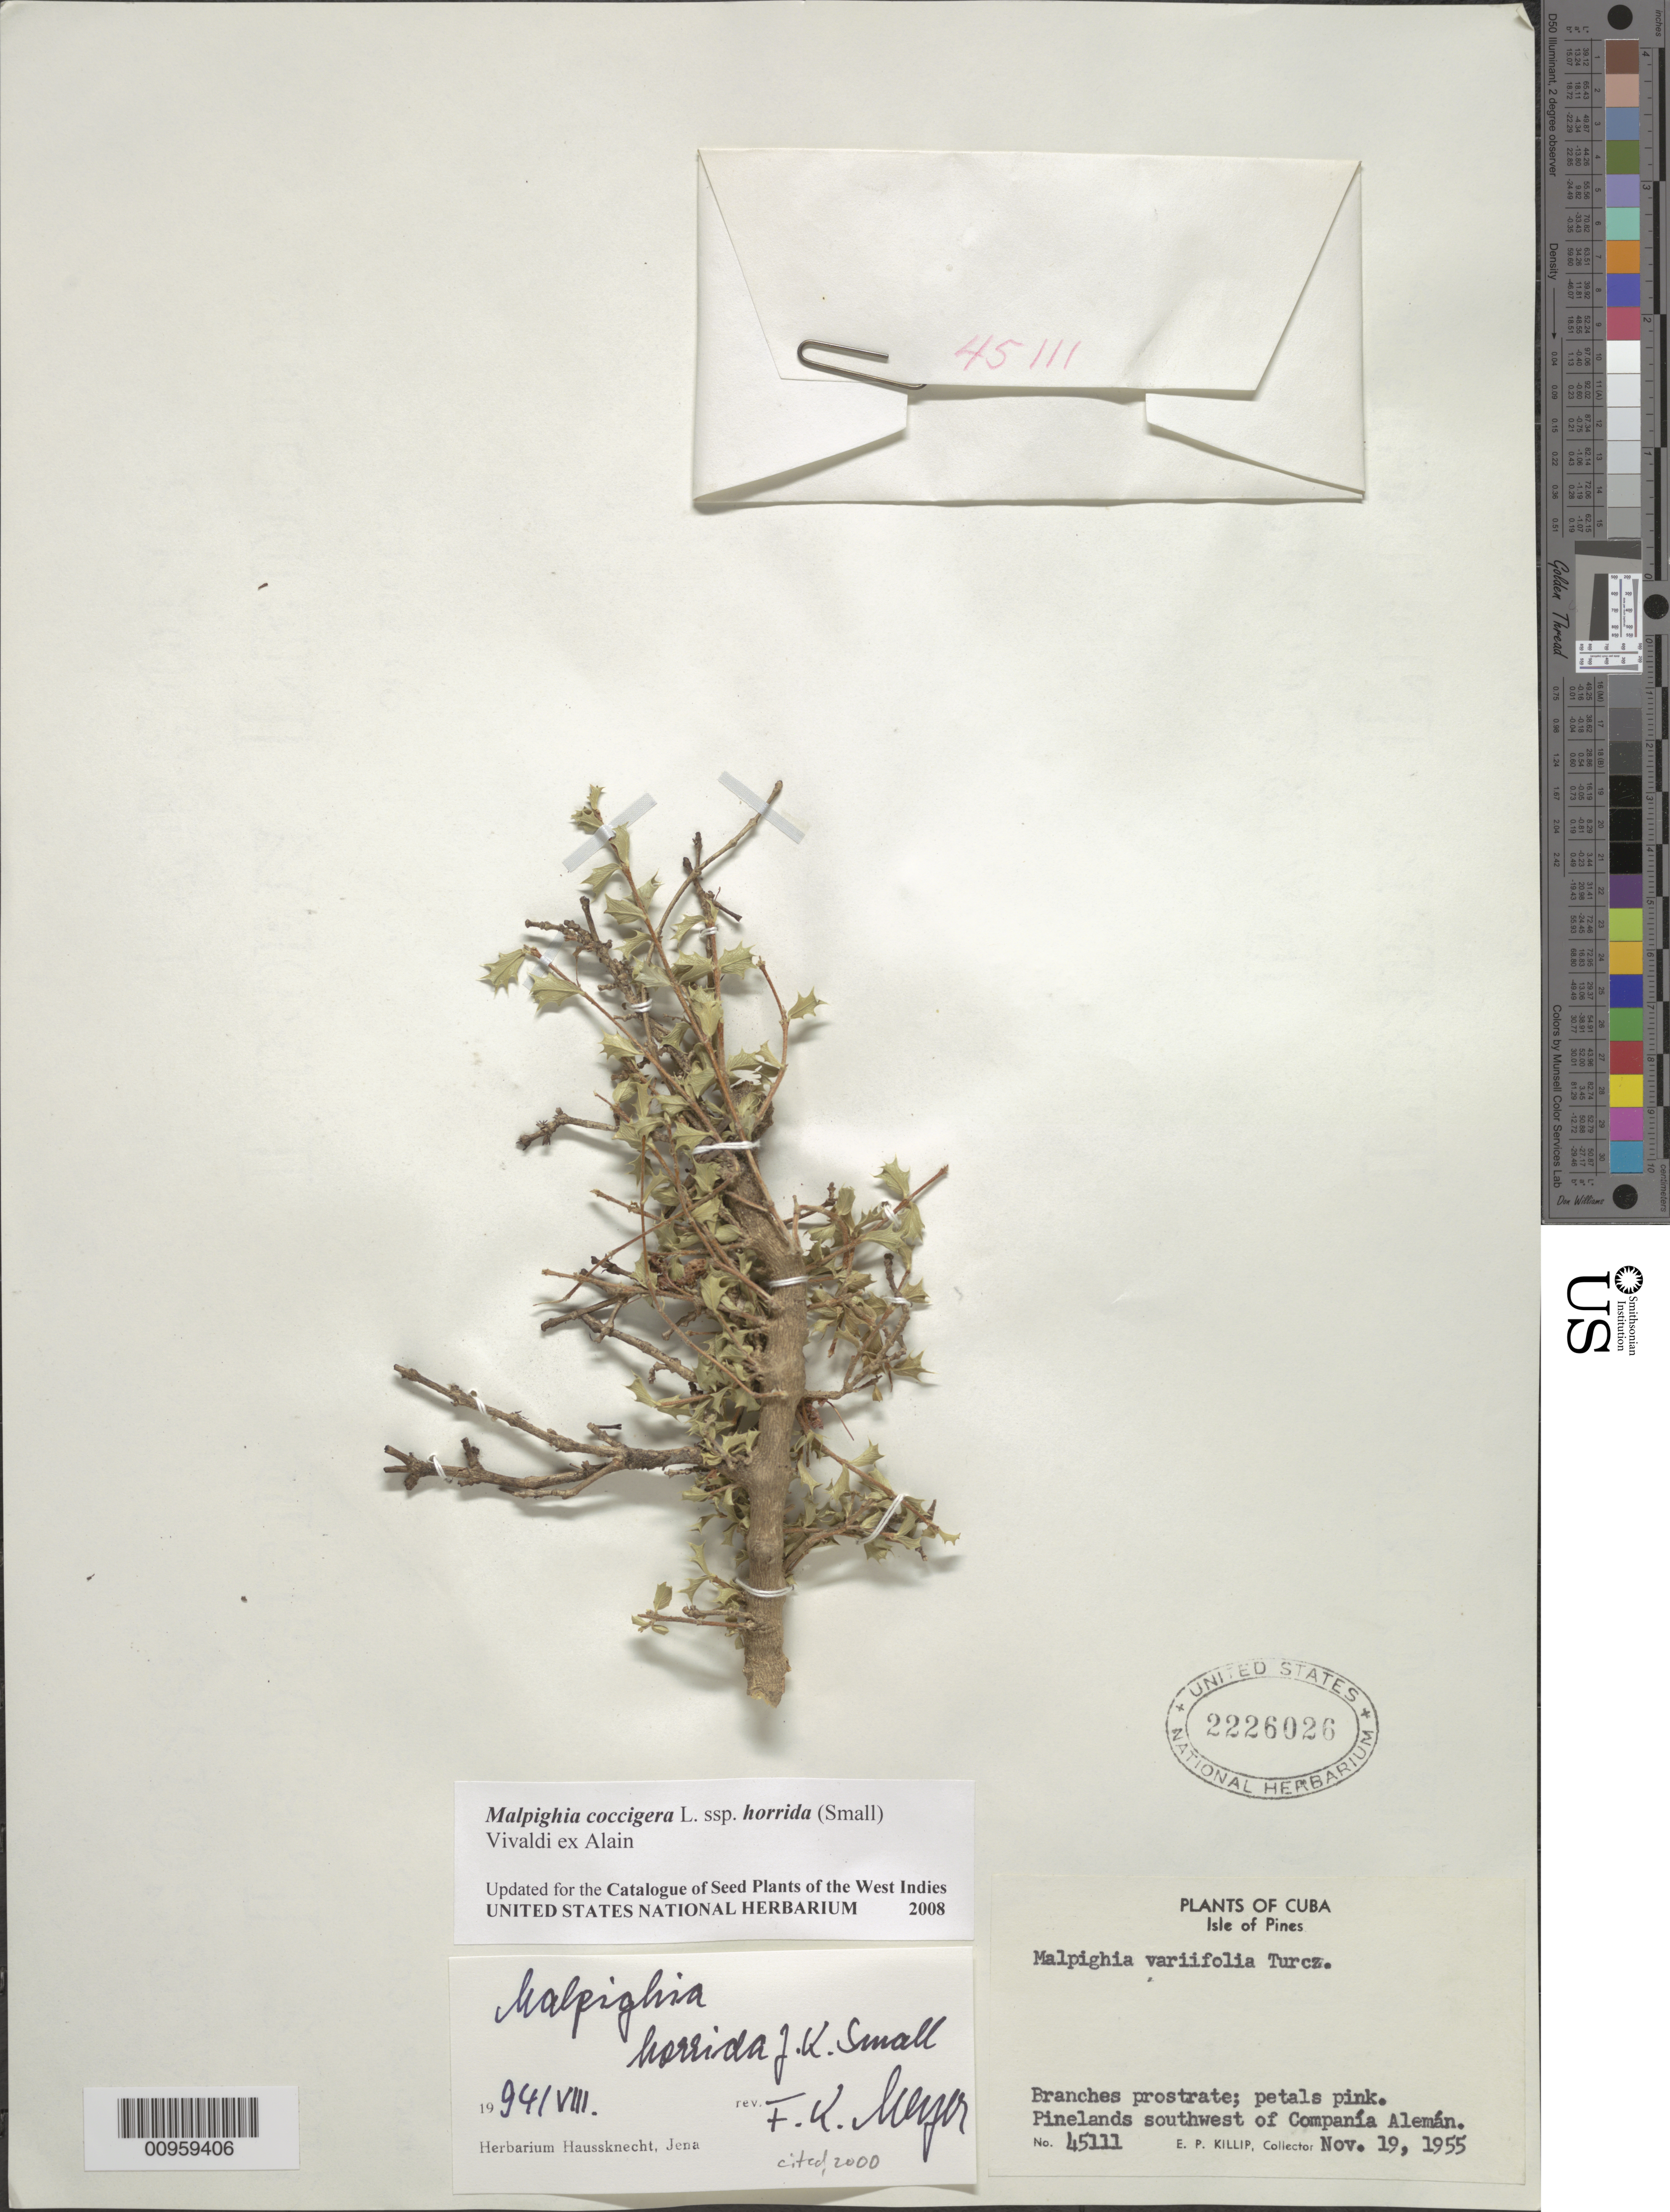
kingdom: Plantae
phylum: Tracheophyta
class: Magnoliopsida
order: Malpighiales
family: Malpighiaceae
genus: Malpighia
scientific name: Malpighia coccigera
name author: L.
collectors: E. P. Killip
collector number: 45111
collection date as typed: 19 Nov 1955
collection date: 1955-11-19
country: Cuba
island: Isla de la Juventud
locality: SW of Companía Alemán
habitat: Pinelands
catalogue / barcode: US 2226026